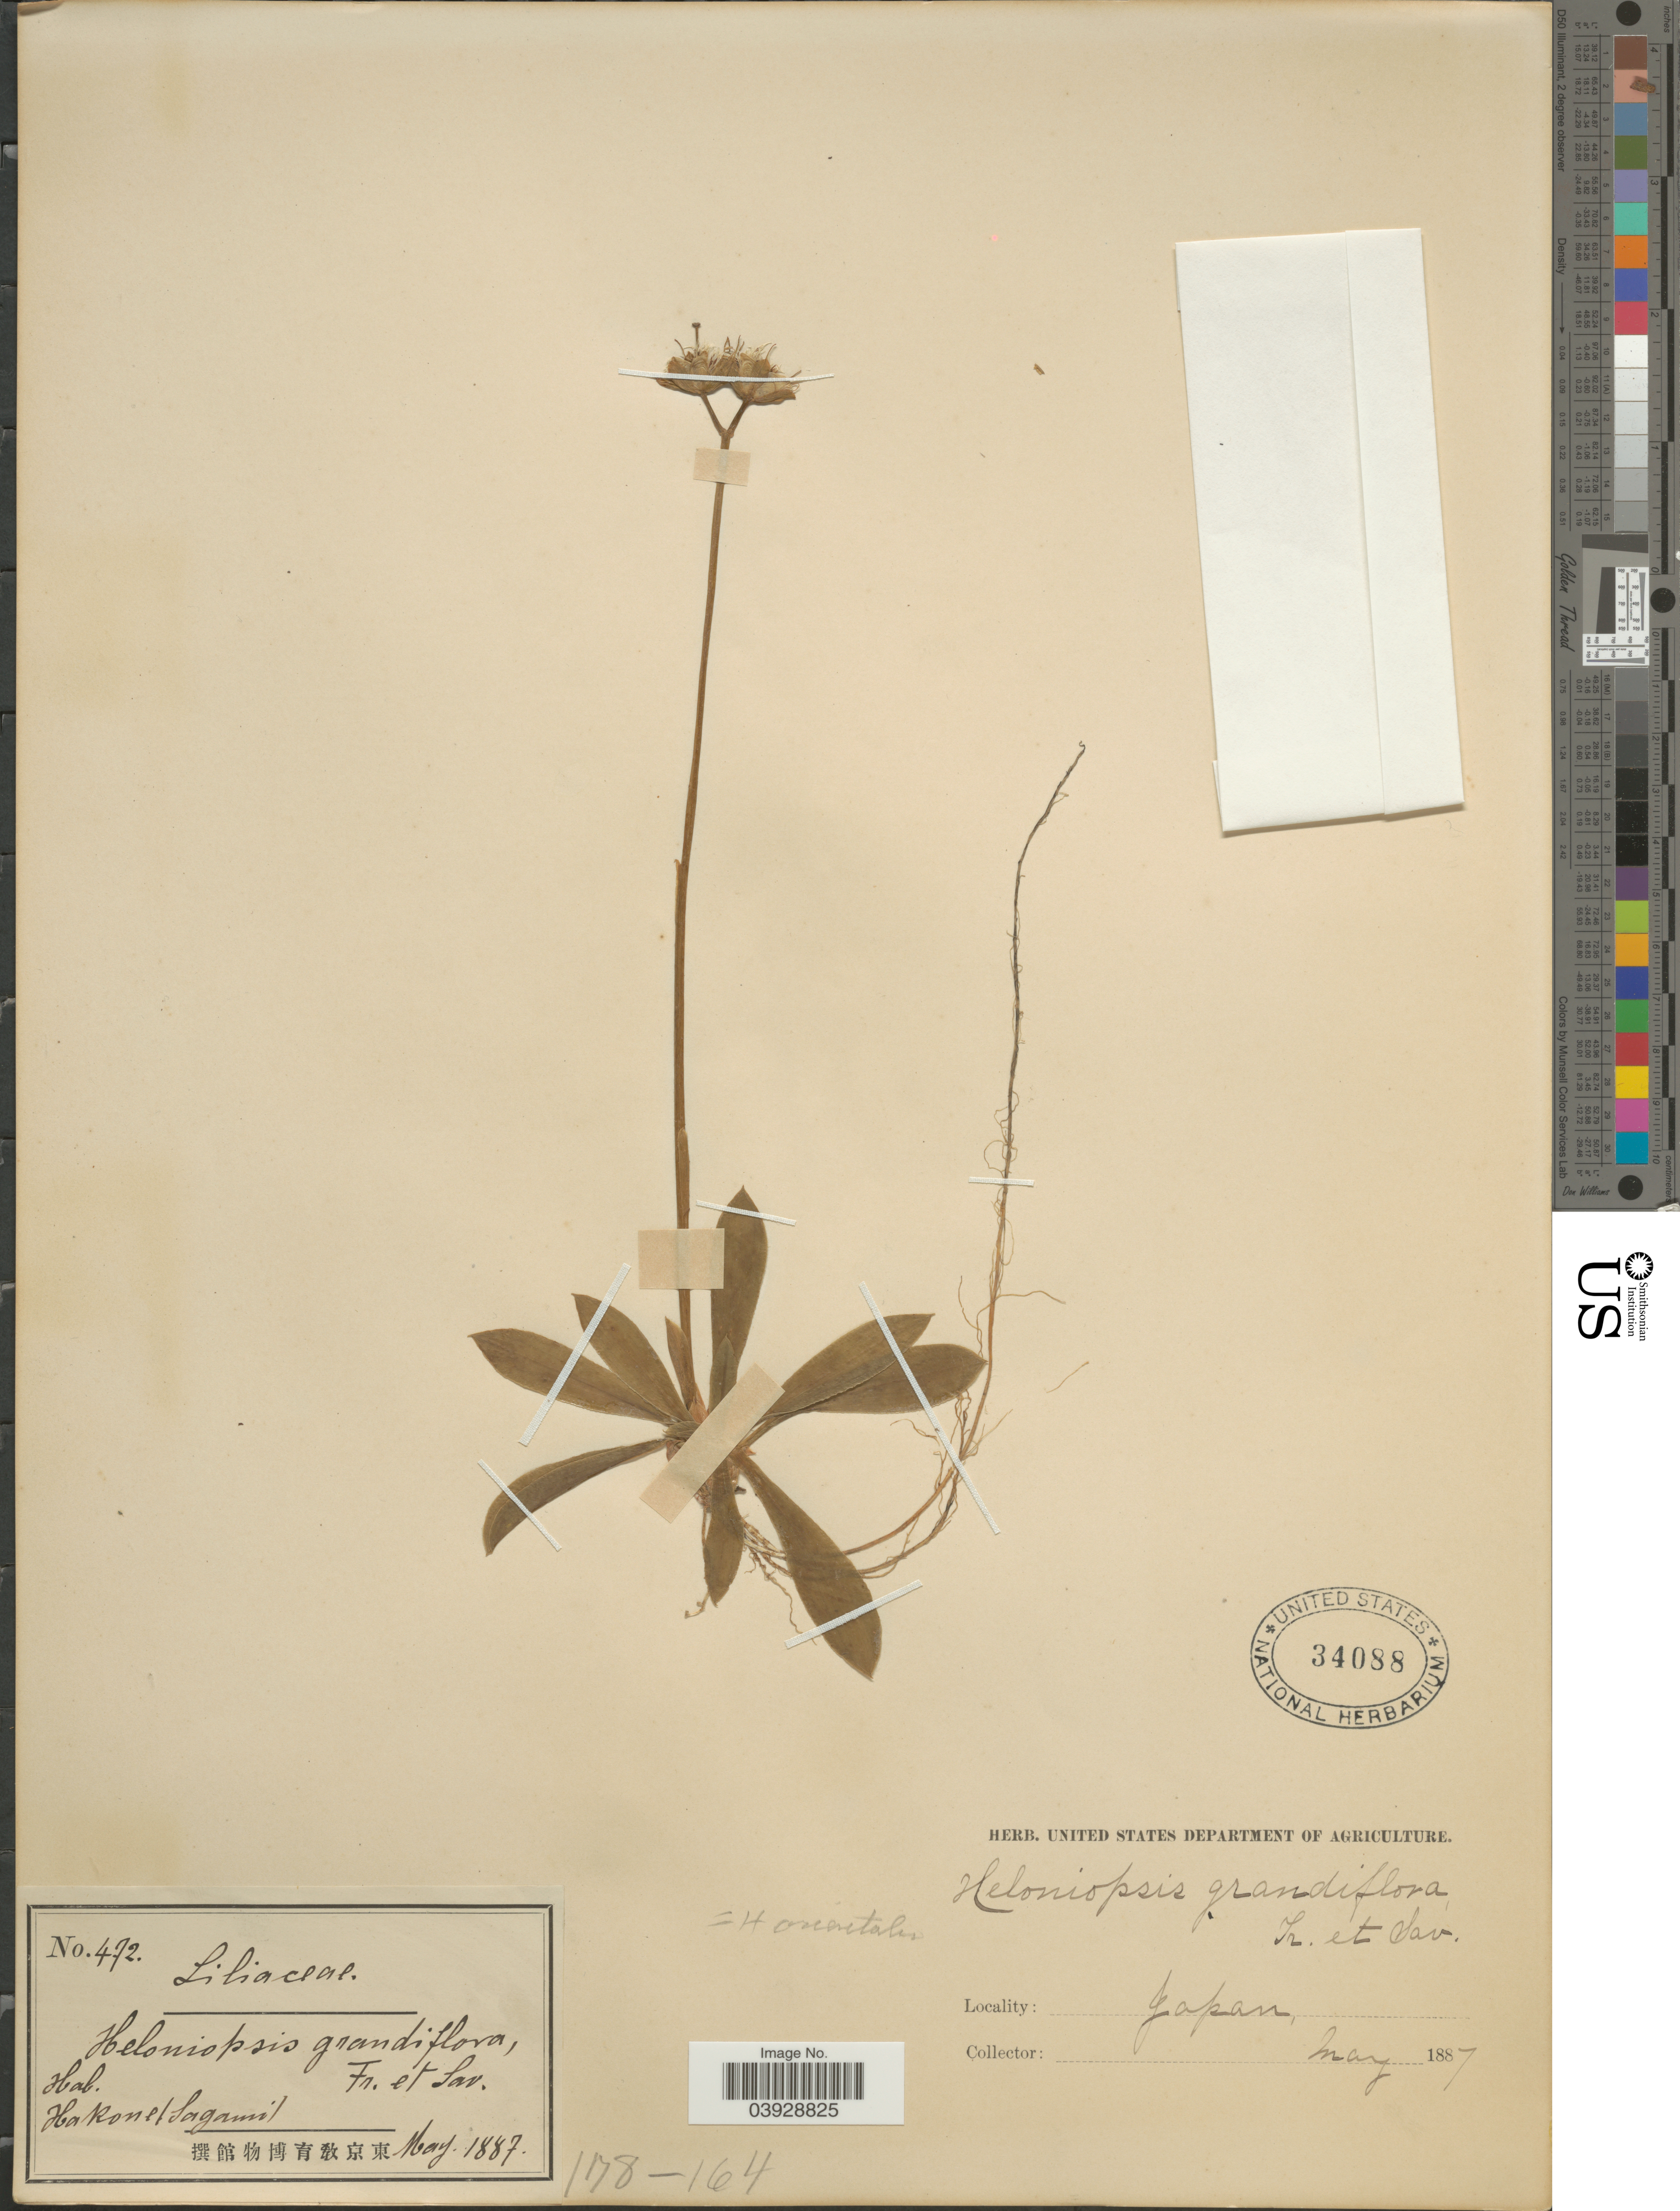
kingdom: Plantae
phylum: Tracheophyta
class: Liliopsida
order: Liliales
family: Melanthiaceae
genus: Heloniopsis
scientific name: Heloniopsis orientalis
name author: (Thunb.) C. Tanaka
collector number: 472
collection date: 1887-05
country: Japan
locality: Hakone (Sagami).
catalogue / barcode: US 34088